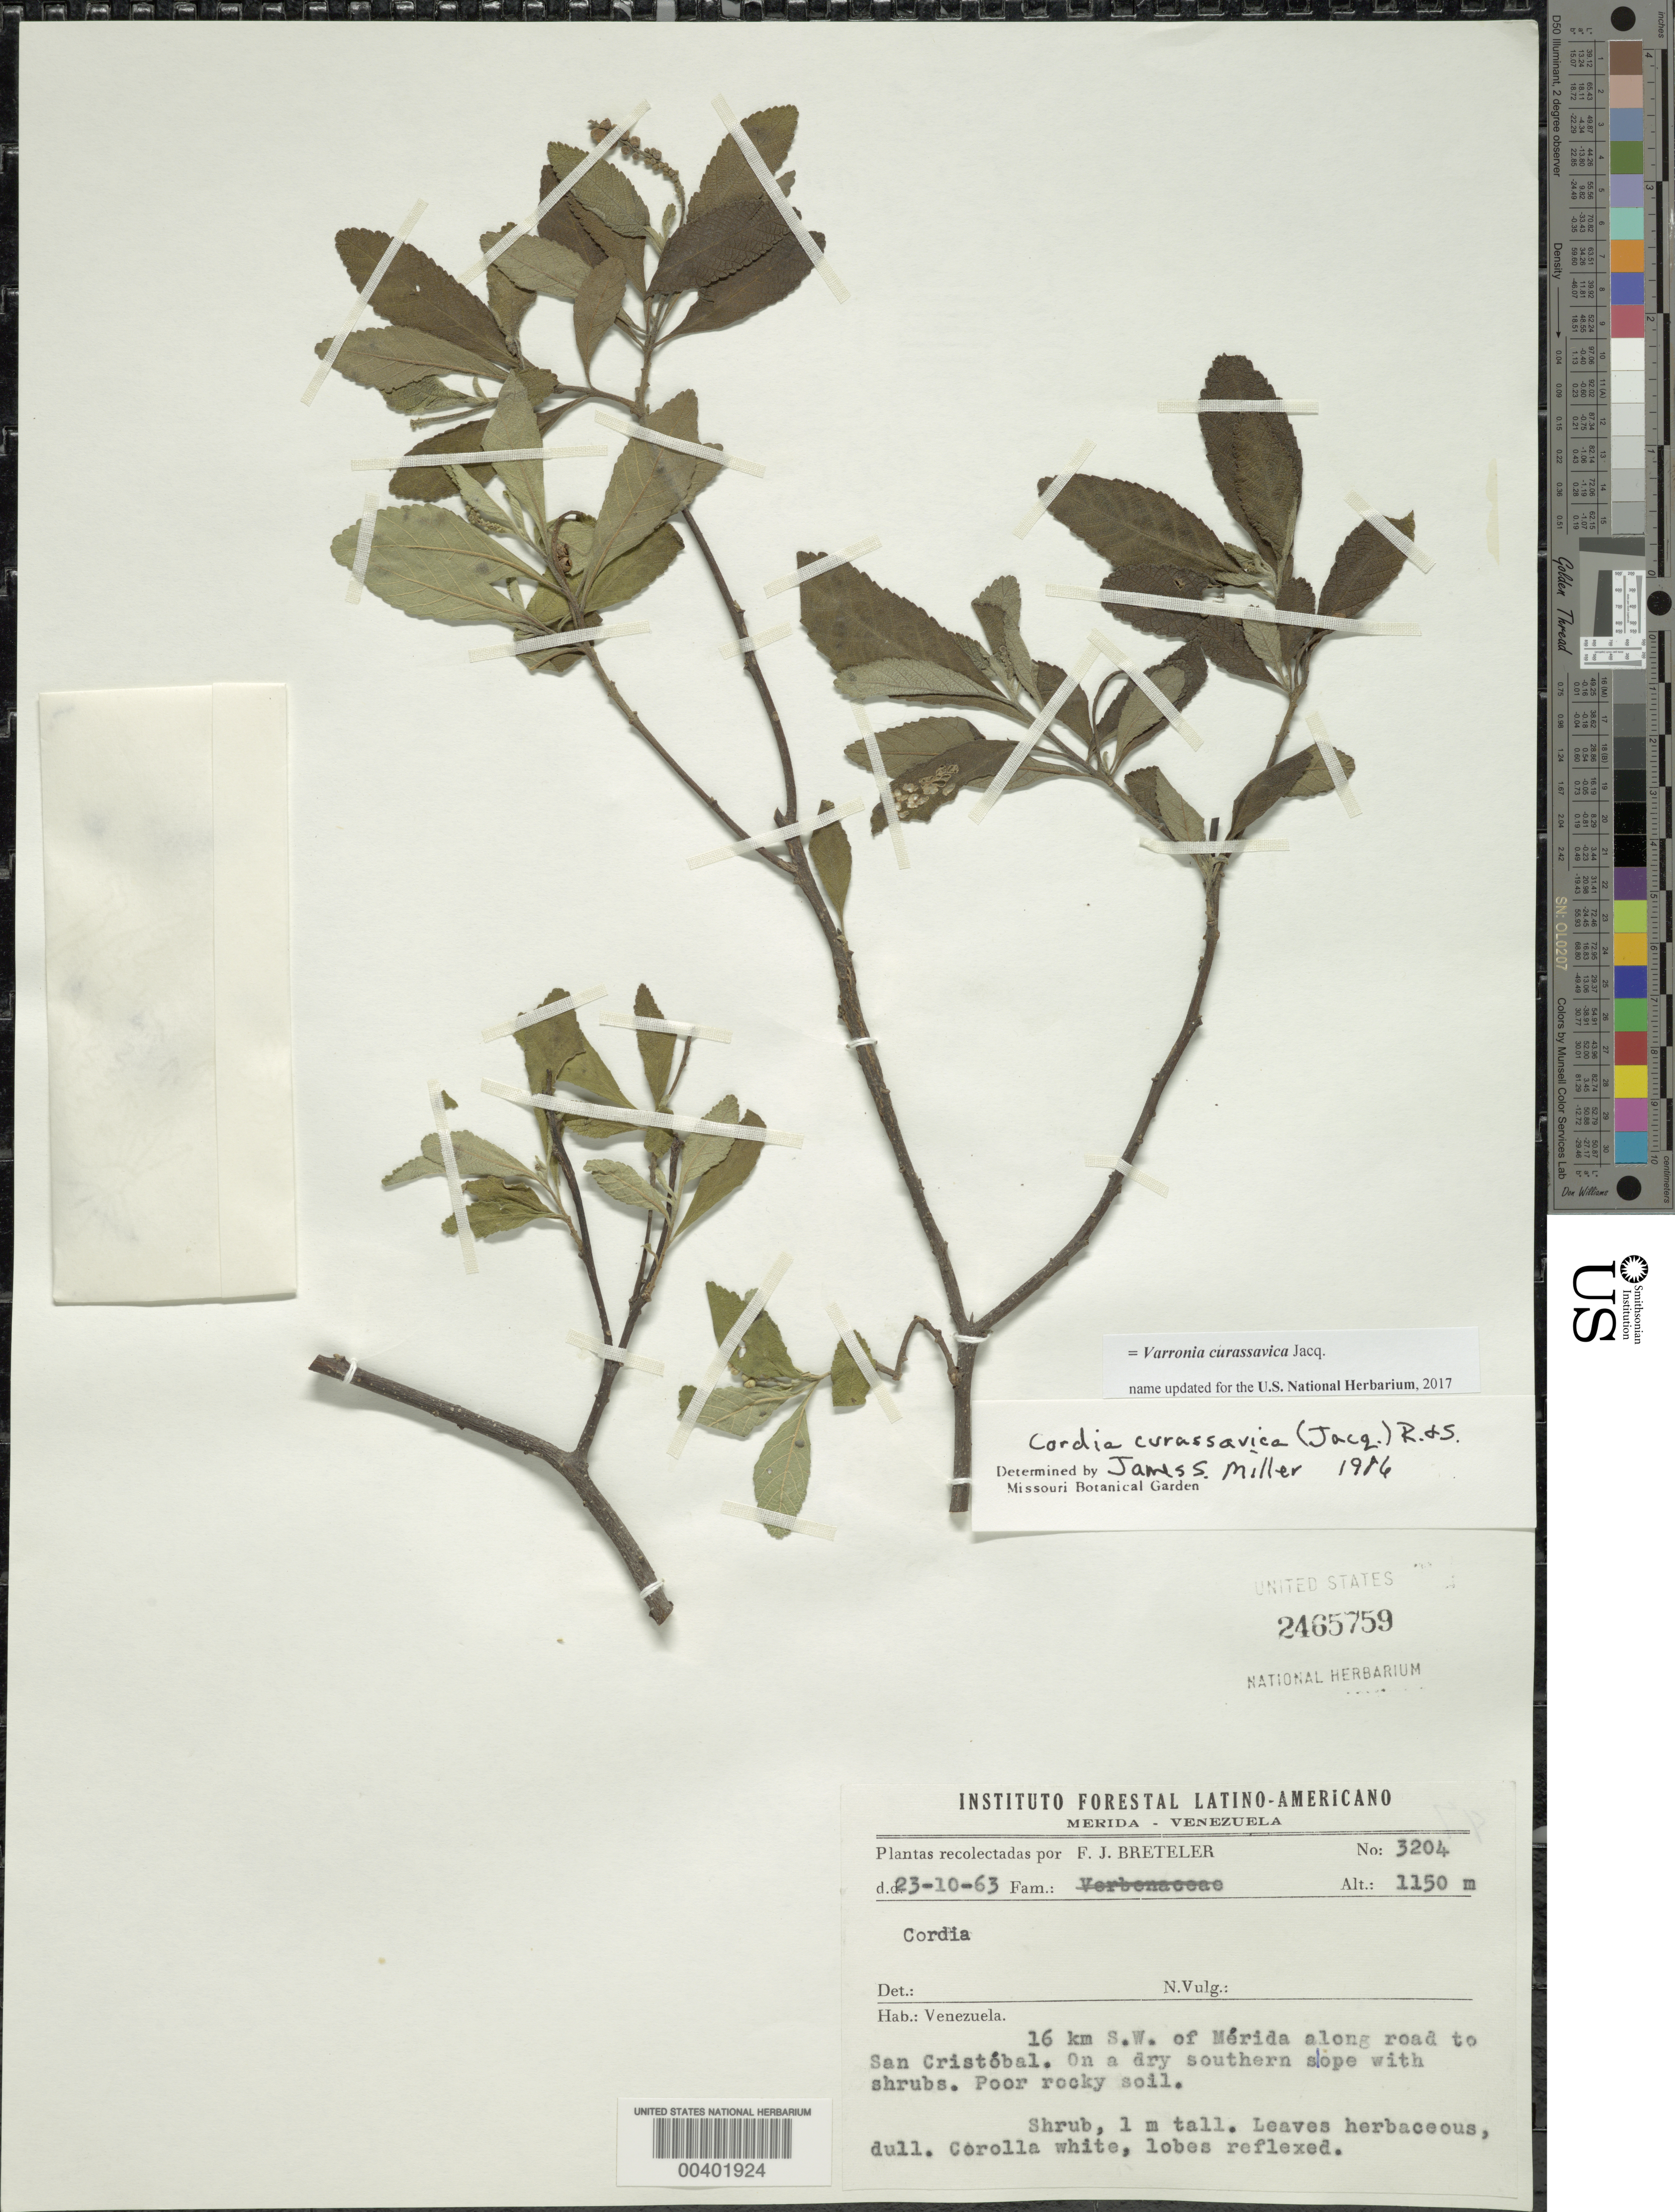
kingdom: Plantae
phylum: Tracheophyta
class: Magnoliopsida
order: Boraginales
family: Cordiaceae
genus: Varronia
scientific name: Varronia curassavica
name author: Jacq.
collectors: F. J. Breteler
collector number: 3204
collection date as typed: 23 Oct 1963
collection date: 1963-10-23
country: Venezuela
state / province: Mérida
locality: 16 km. S.W. of Mérida along road to San Cristóbal.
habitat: On a dry southen slope with shrubs.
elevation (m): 1150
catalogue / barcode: US 2465759